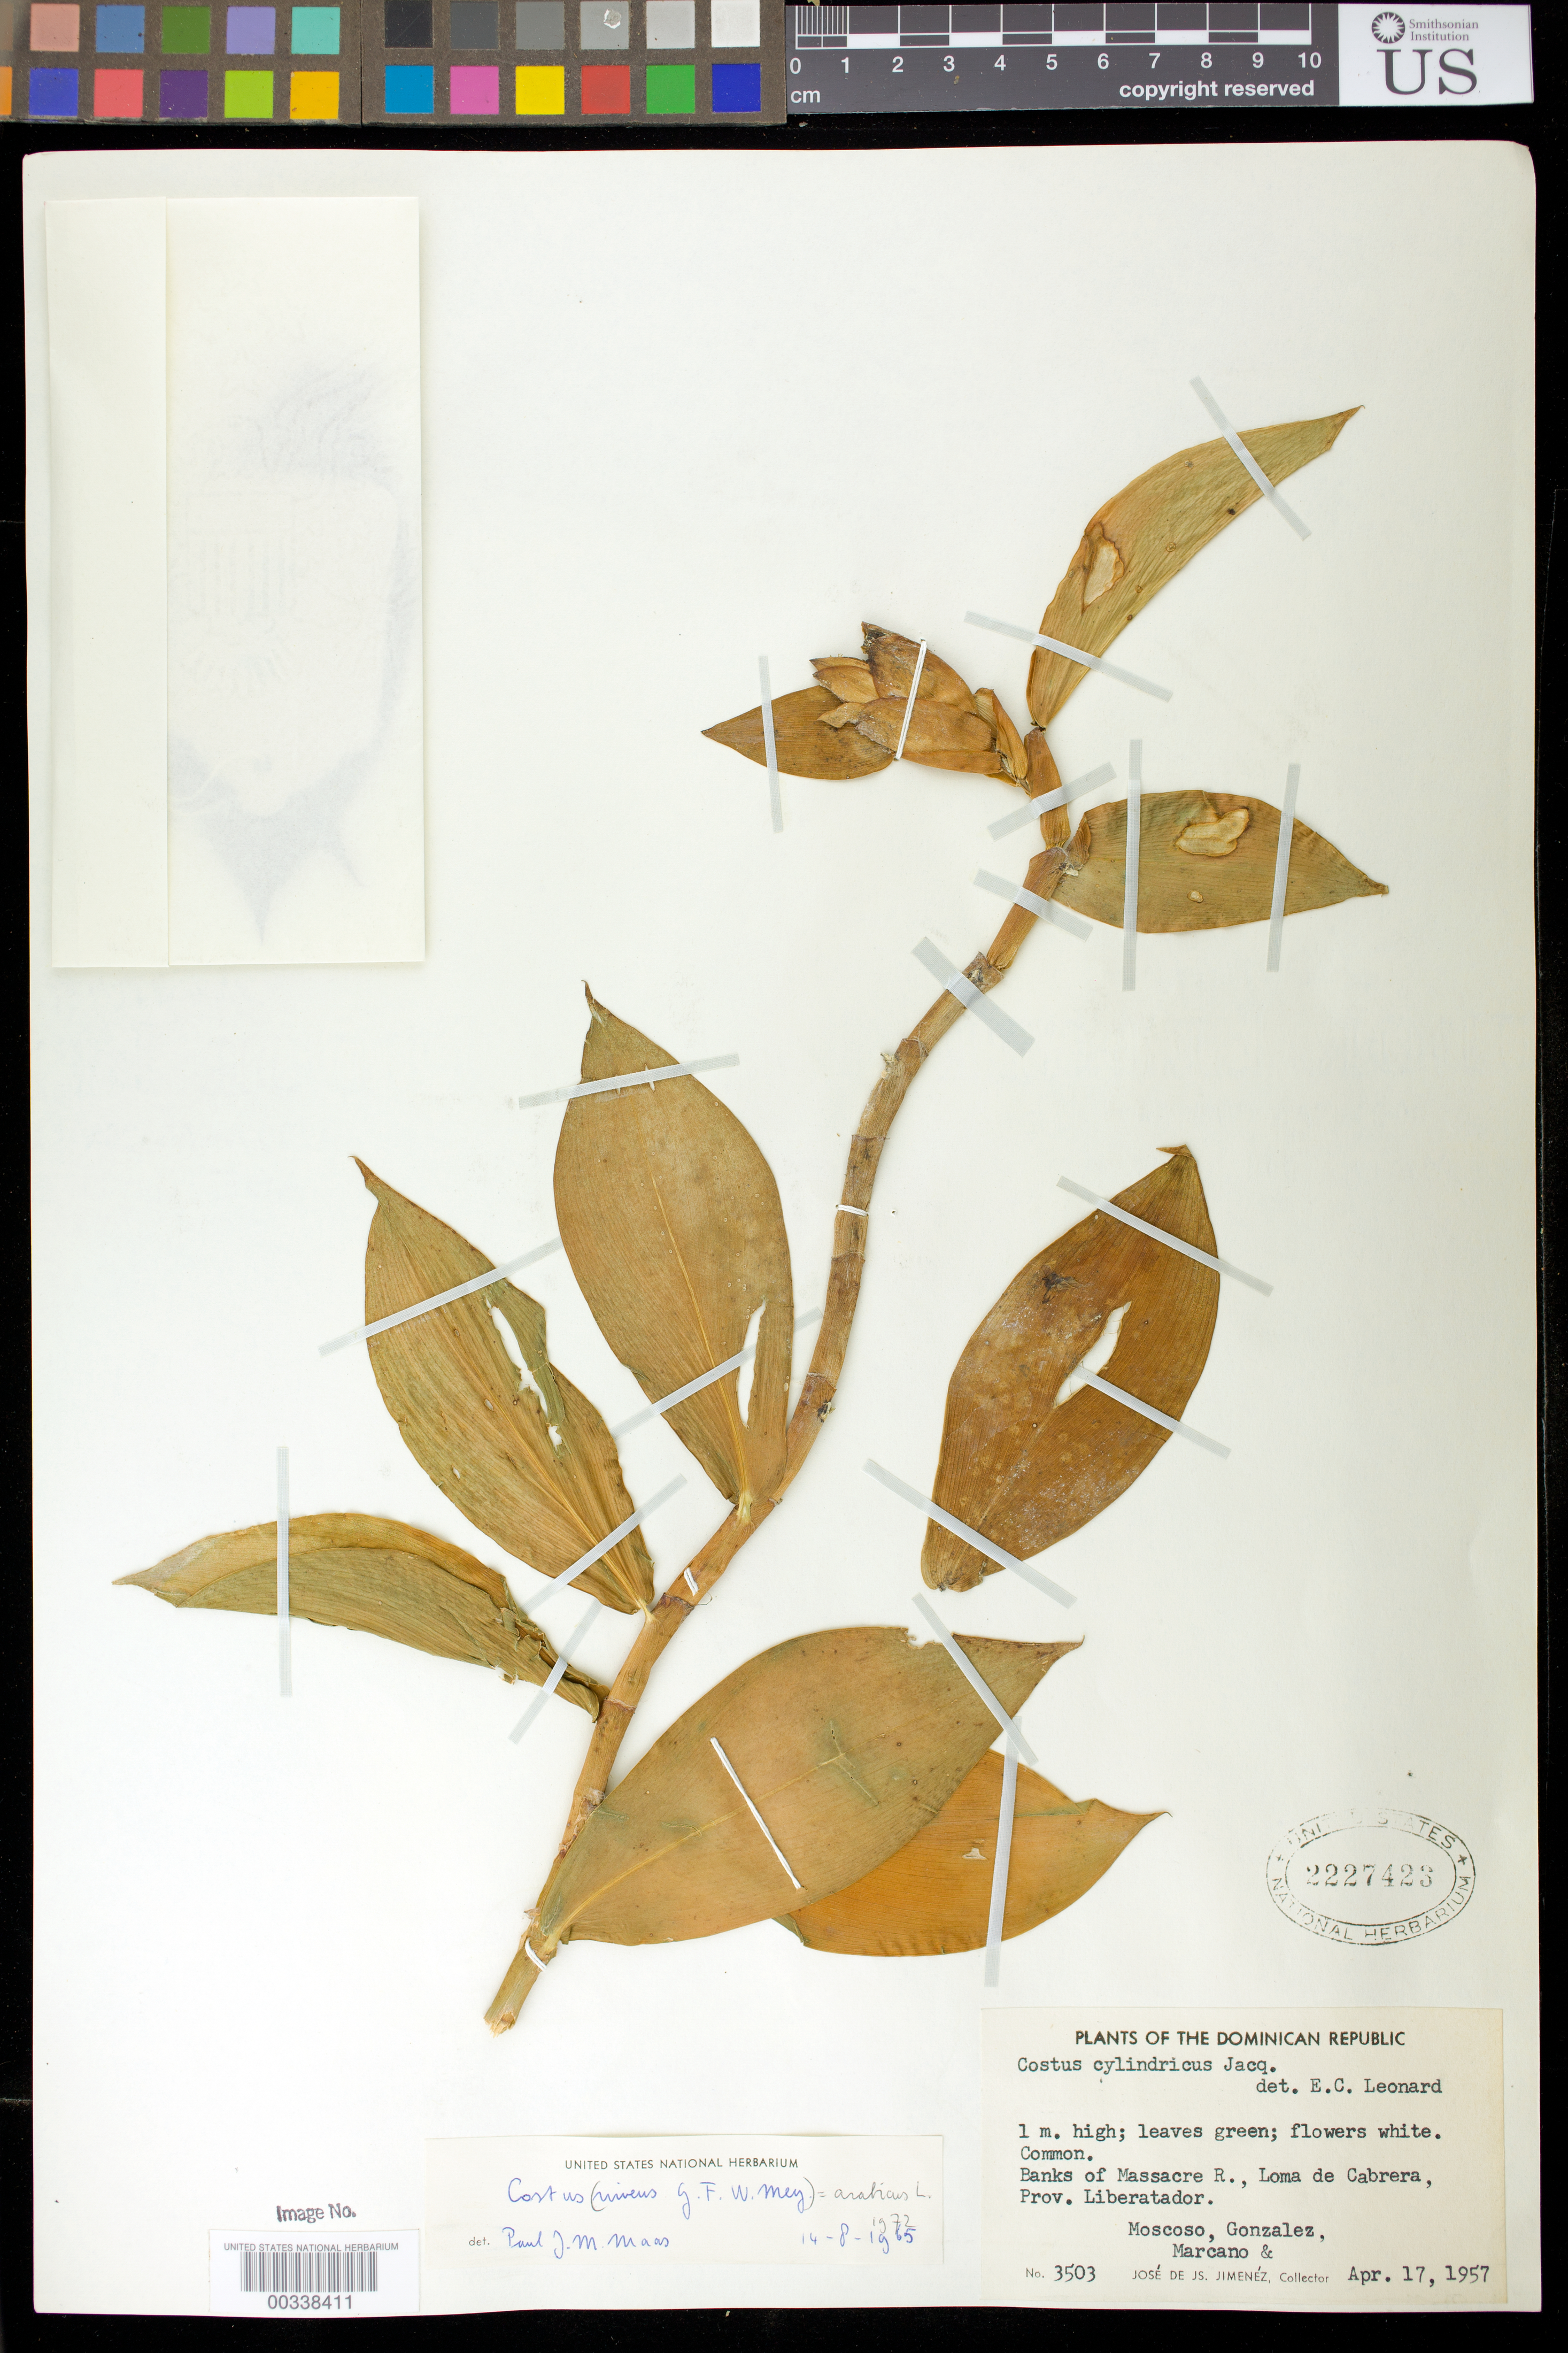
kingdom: Plantae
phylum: Tracheophyta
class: Liliopsida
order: Zingiberales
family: Costaceae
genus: Costus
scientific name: Costus arabicus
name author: L.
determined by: Maas, Paul J. M.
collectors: -. Moscoso, -. Gonzalez, E. J. Marcano F. & J. J. Jiménez Almonte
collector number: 3503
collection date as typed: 17 Apr 1957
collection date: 1957-04-17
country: Dominican Republic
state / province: Dajabón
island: Hispaniola Island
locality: Banks of massacre r., loma de cabrera, prov. libertador. [= dajabón province]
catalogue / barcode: US 2227423